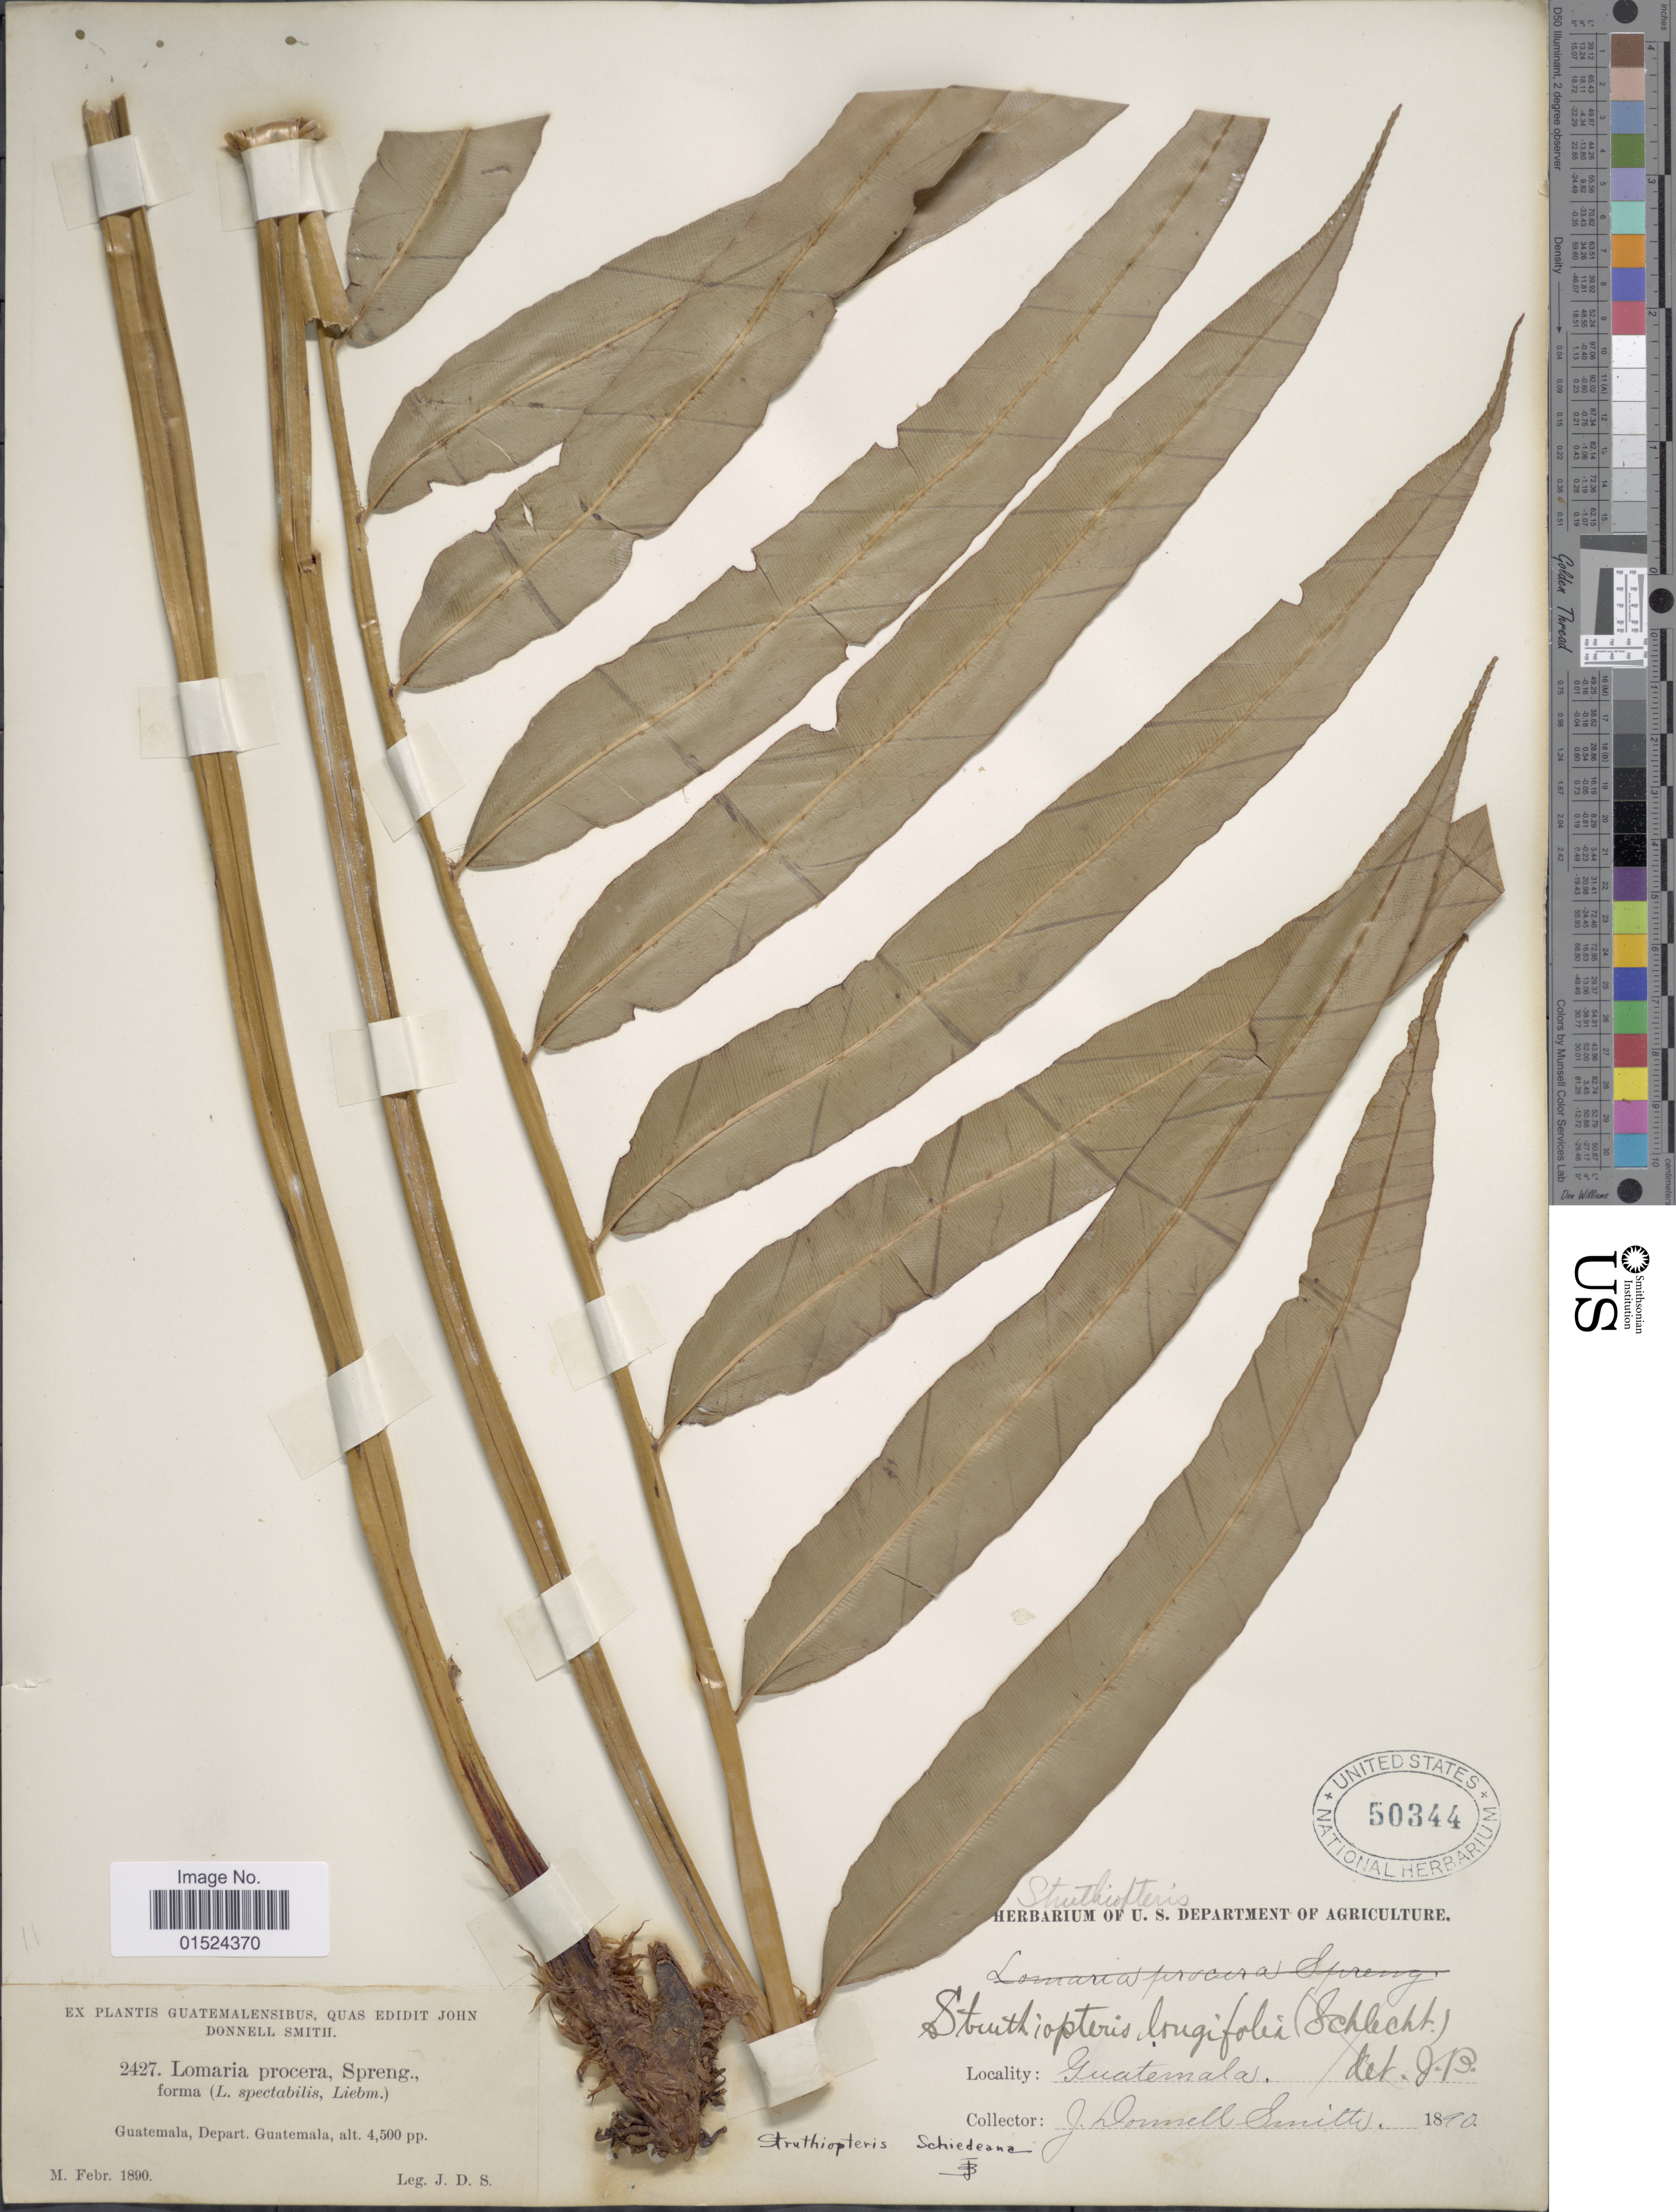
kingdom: Plantae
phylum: Tracheophyta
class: Polypodiopsida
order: Polypodiales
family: Blechnaceae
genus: Blechnum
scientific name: Blechnum schiedeanum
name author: (Schltdl. ex C. Presl) Hieron.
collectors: J. Donnell Smith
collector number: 2427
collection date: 1890-02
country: Guatemala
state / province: Guatemala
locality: Guatemala, Depart. Guatemala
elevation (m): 1372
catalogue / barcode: US 50344